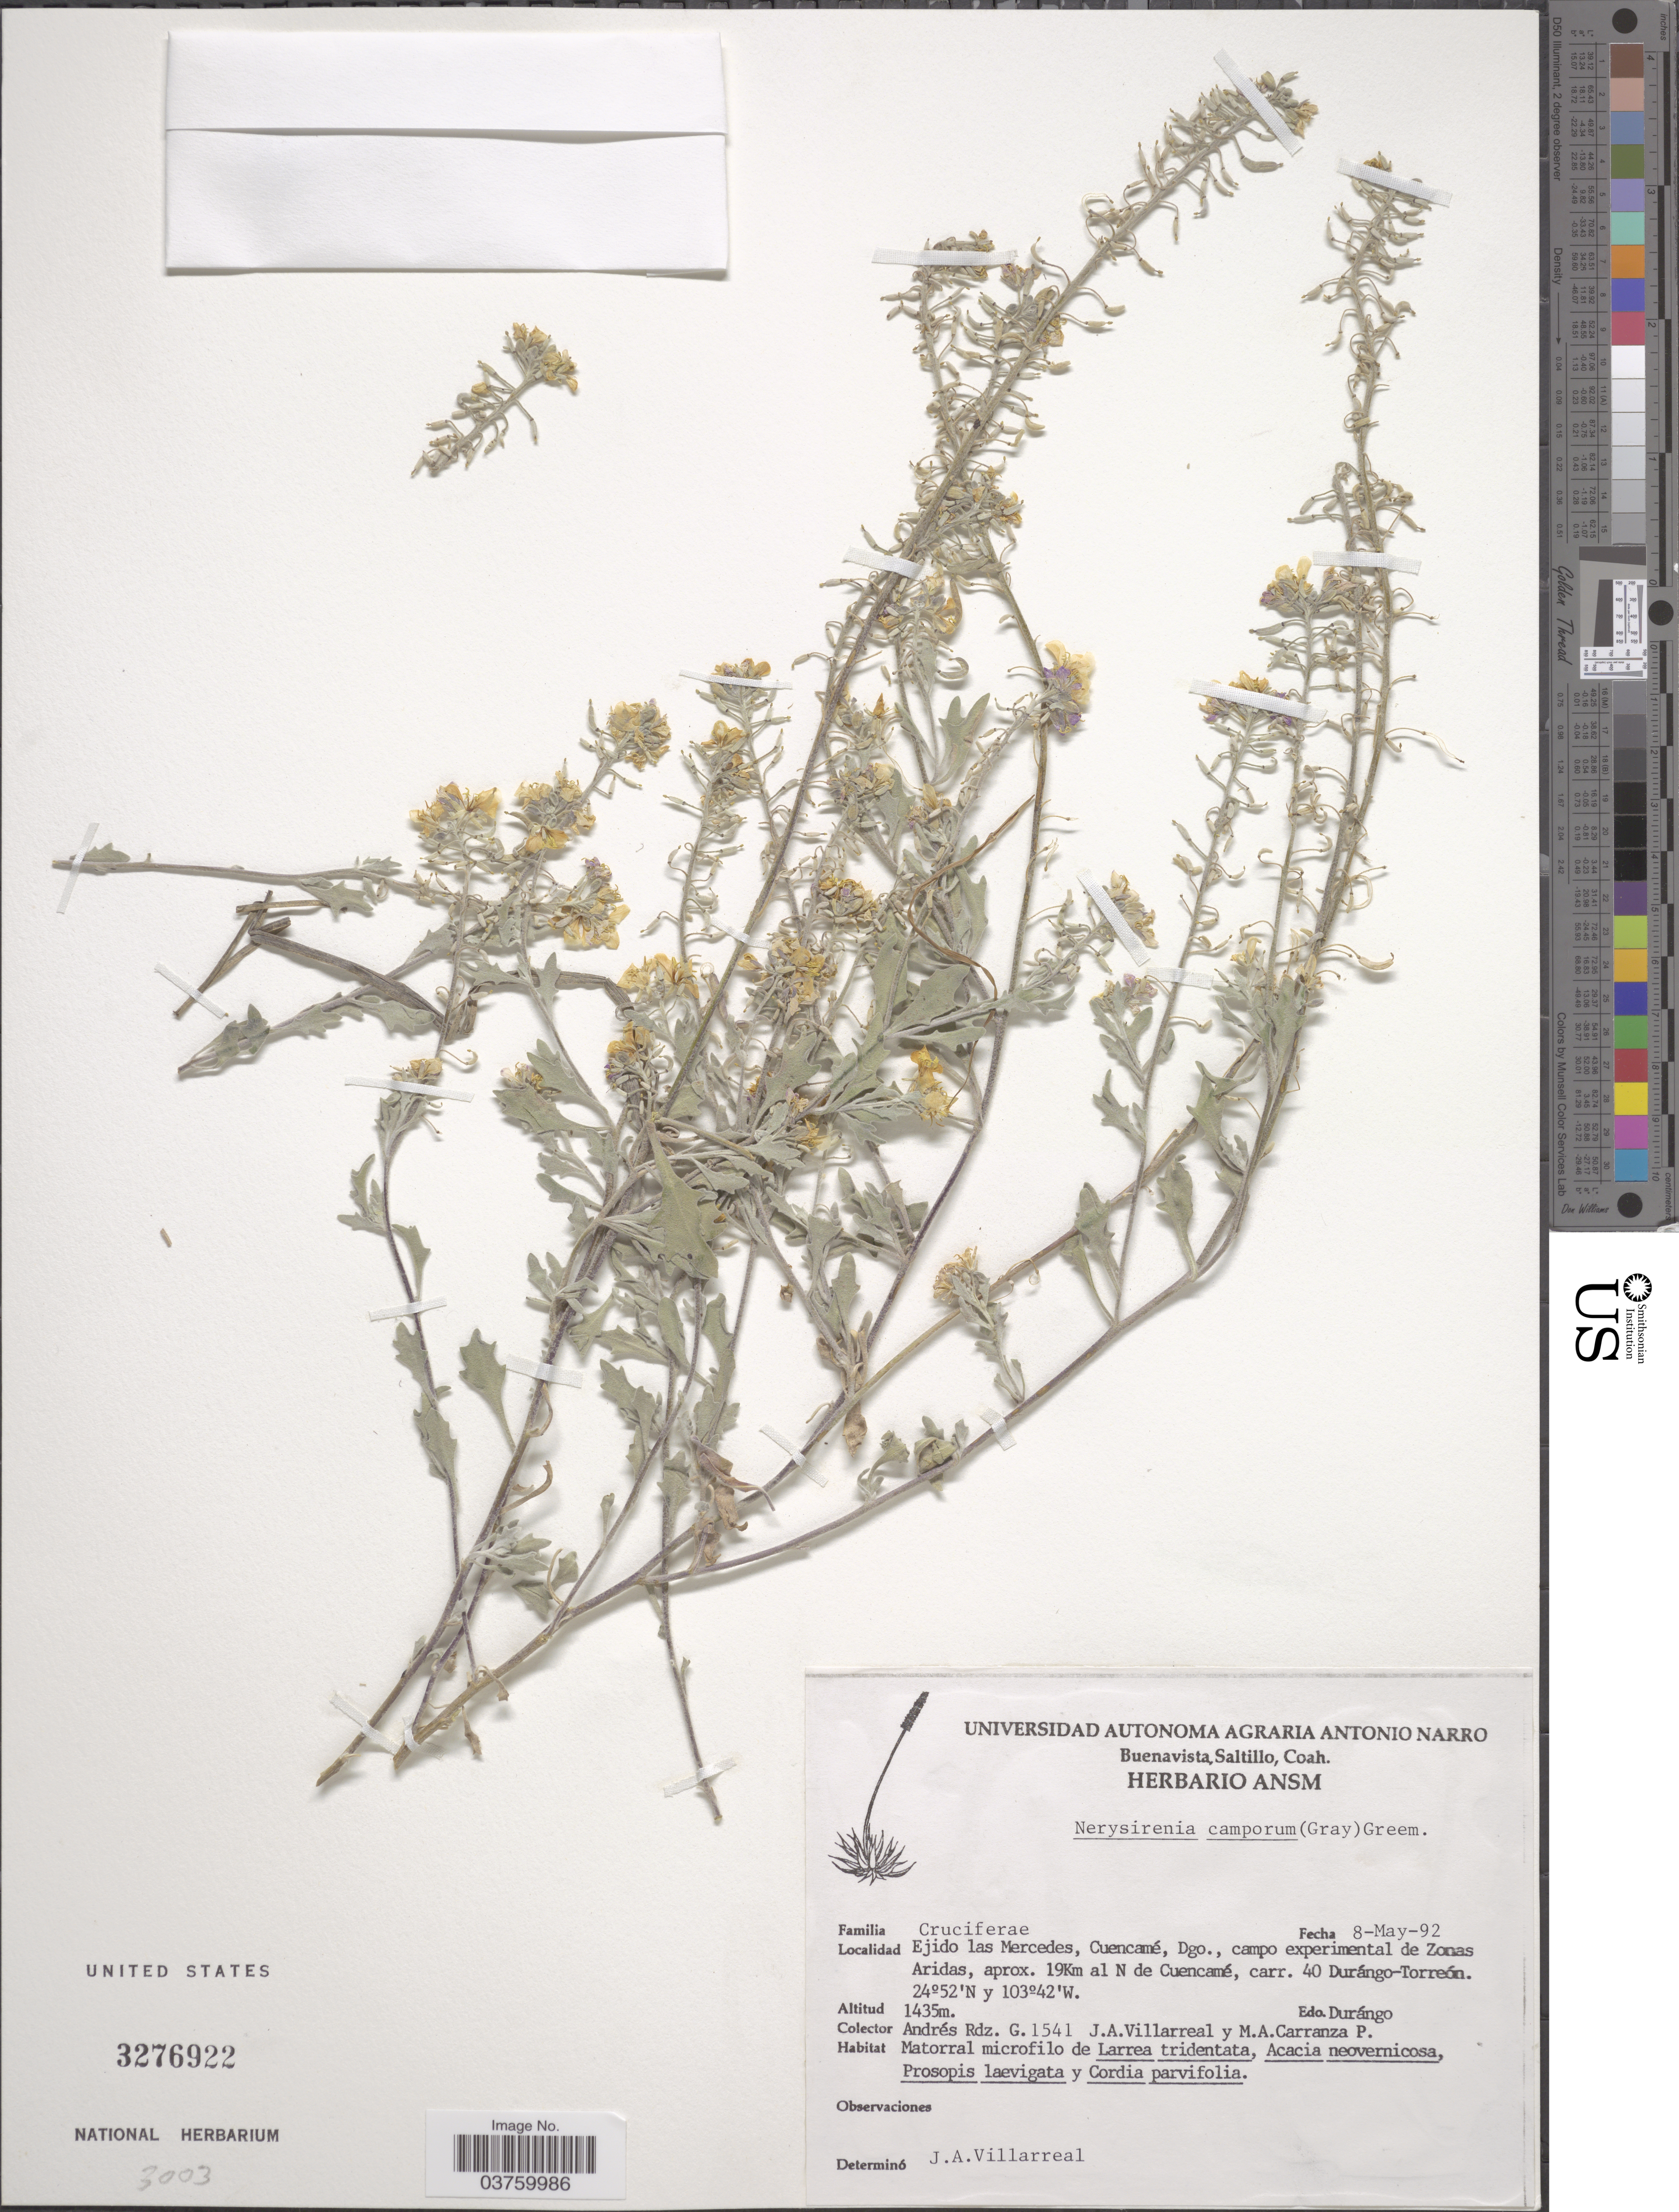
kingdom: Plantae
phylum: Tracheophyta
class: Magnoliopsida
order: Brassicales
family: Brassicaceae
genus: Nerisyrenia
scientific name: Nerisyrenia camporum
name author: (A. Gray) Greene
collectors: G. Andrés Rdz., J. Villareal & M. Carranza P.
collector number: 1541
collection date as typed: Transcribed d/m/y: 8/5/92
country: Mexico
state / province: Durango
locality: Ejido las Mercedes, Cuencamé, campo experimental de Zonas Aridas, aprox. 19Km al N de Cuencamé, carr. 40 Durángo-Torreón.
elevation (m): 1435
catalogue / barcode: US 3276922